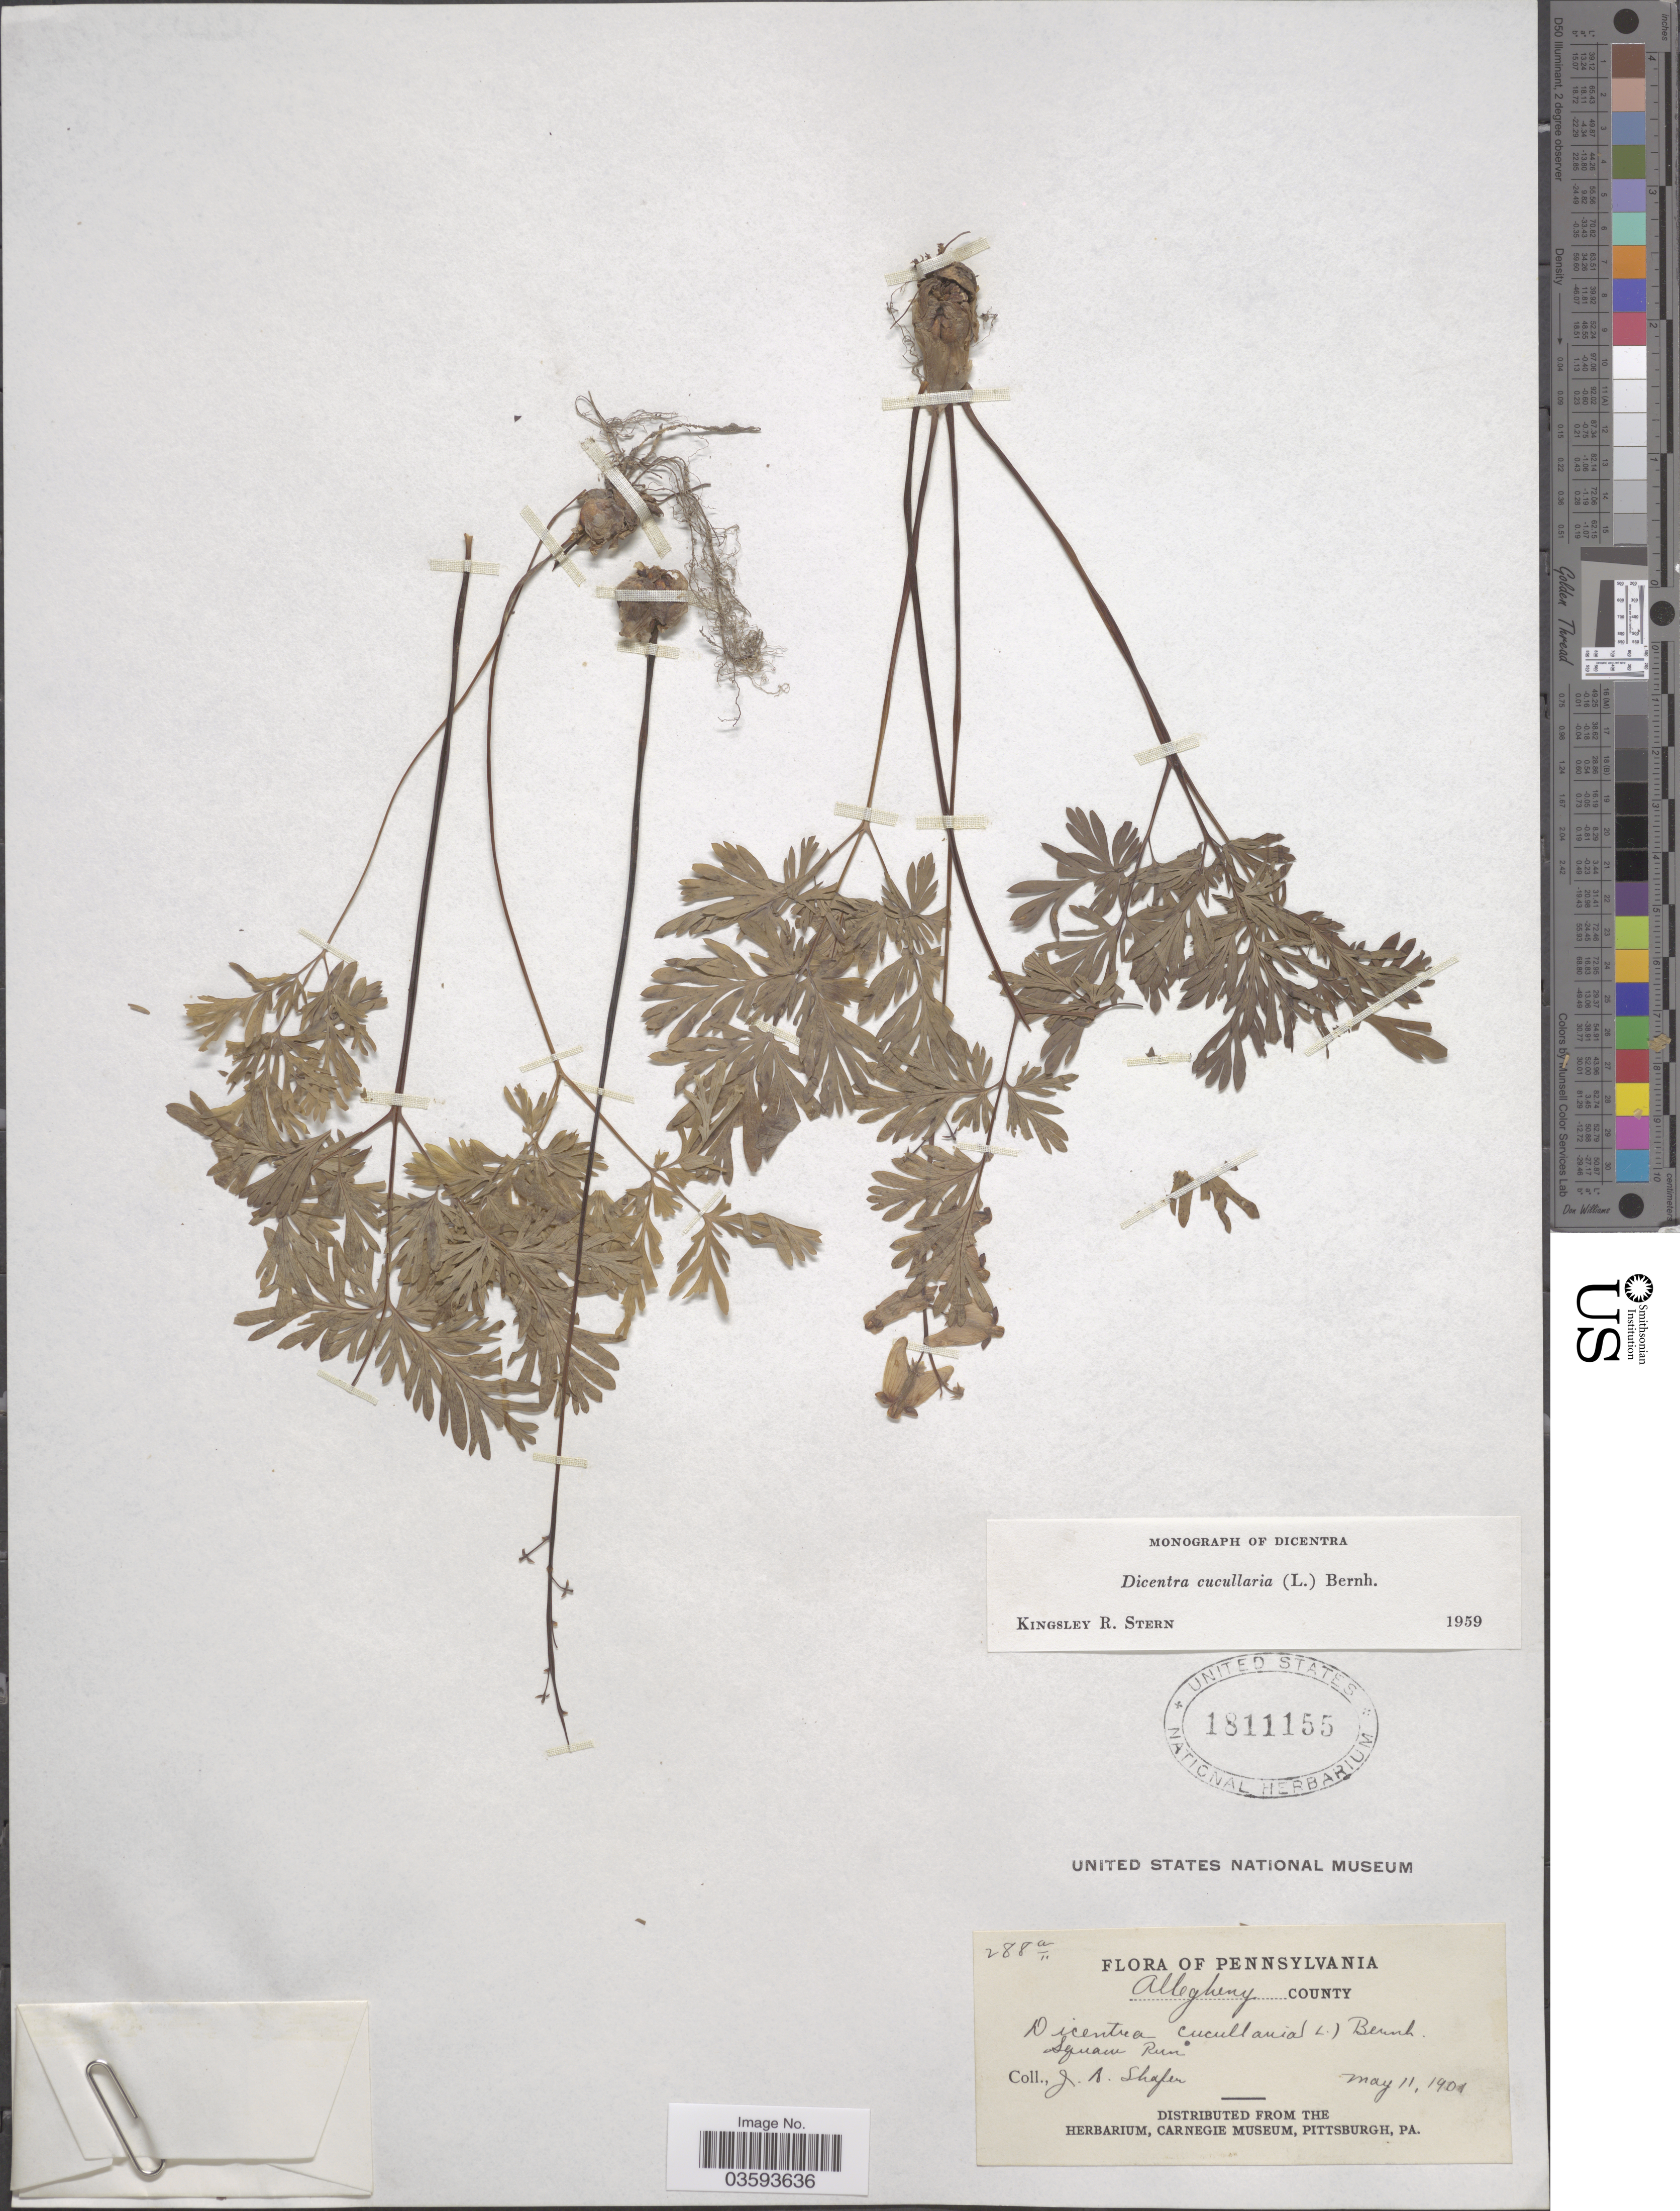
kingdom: Plantae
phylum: Tracheophyta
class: Magnoliopsida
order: Ranunculales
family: Papaveraceae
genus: Dicentra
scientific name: Dicentra cucullaria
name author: (L.) Bernh.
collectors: J. A. Shafer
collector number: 288a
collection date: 1901-05-11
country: United States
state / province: Pennsylvania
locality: Allegheny County. Squaw Run.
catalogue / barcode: US 1811155